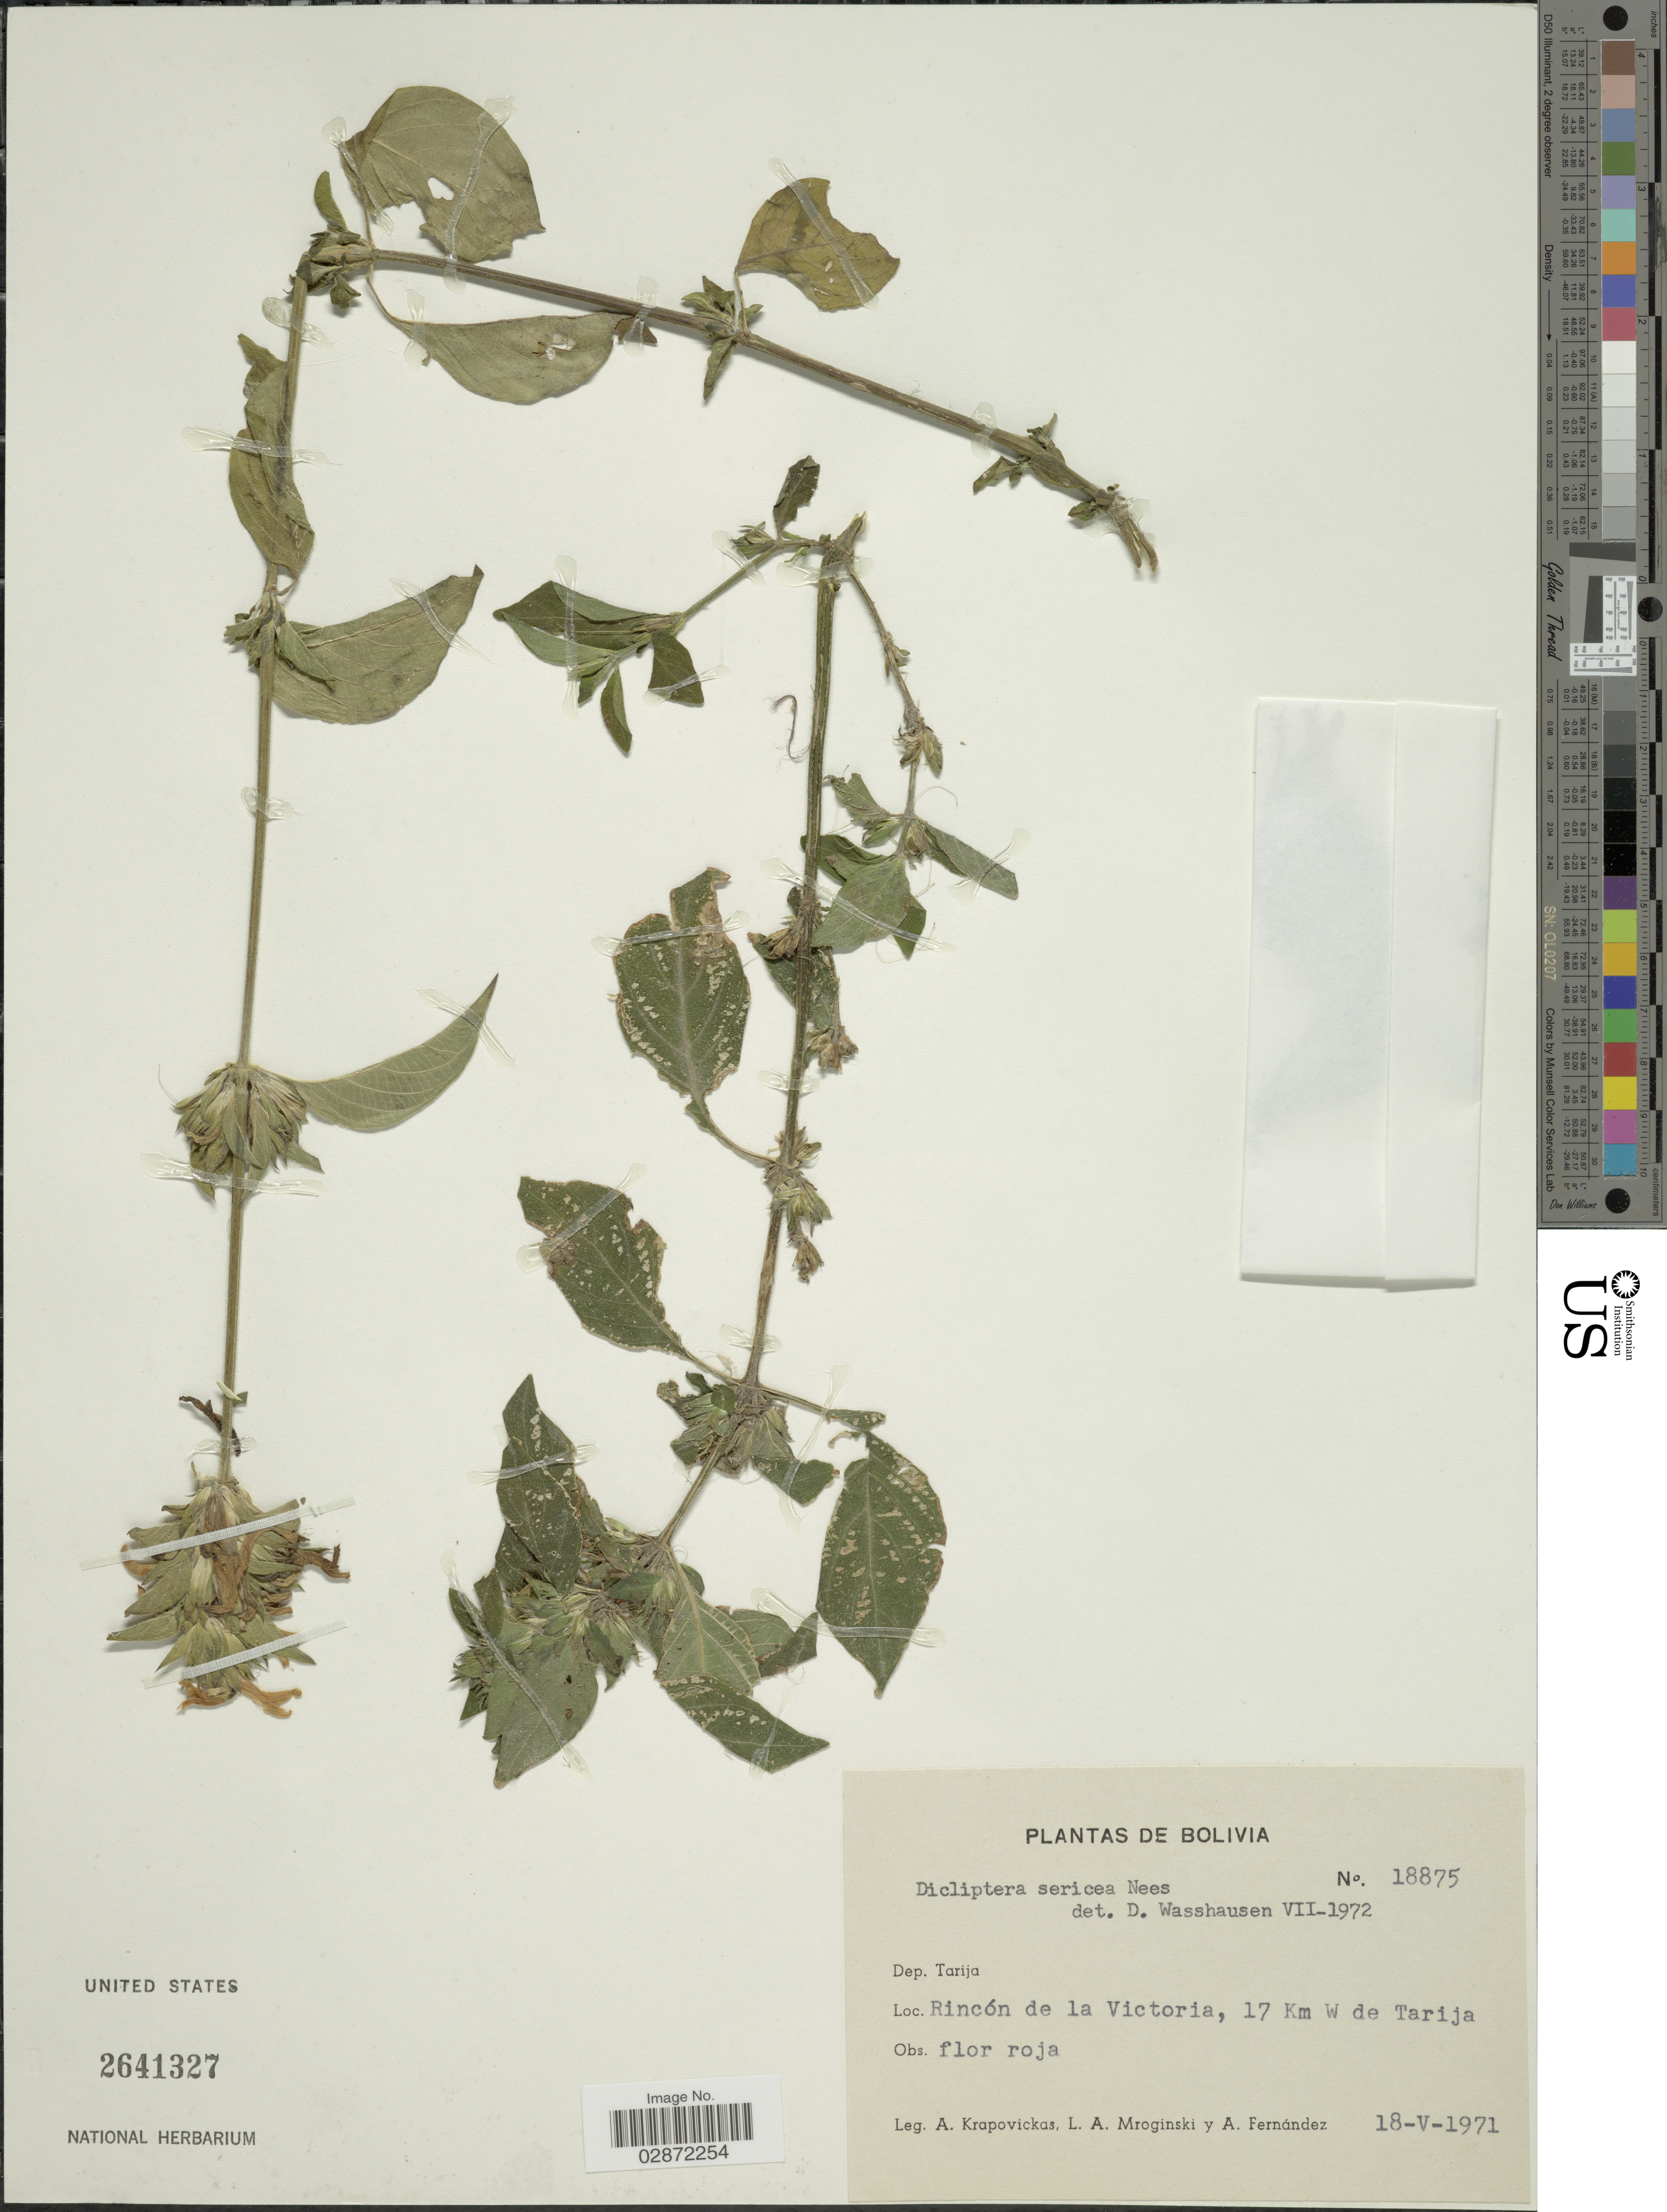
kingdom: Plantae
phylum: Tracheophyta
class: Magnoliopsida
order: Lamiales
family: Acanthaceae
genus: Dicliptera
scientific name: Dicliptera squarrosa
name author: Nees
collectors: A. Krapovickas, L. Mroginski & A. Fernández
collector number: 18875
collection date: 1971-05-18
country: Bolivia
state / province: Tarija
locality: Dep. Tarija. Rincón de la Victoria, 17 Km W de Tarija.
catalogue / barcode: US 2641327